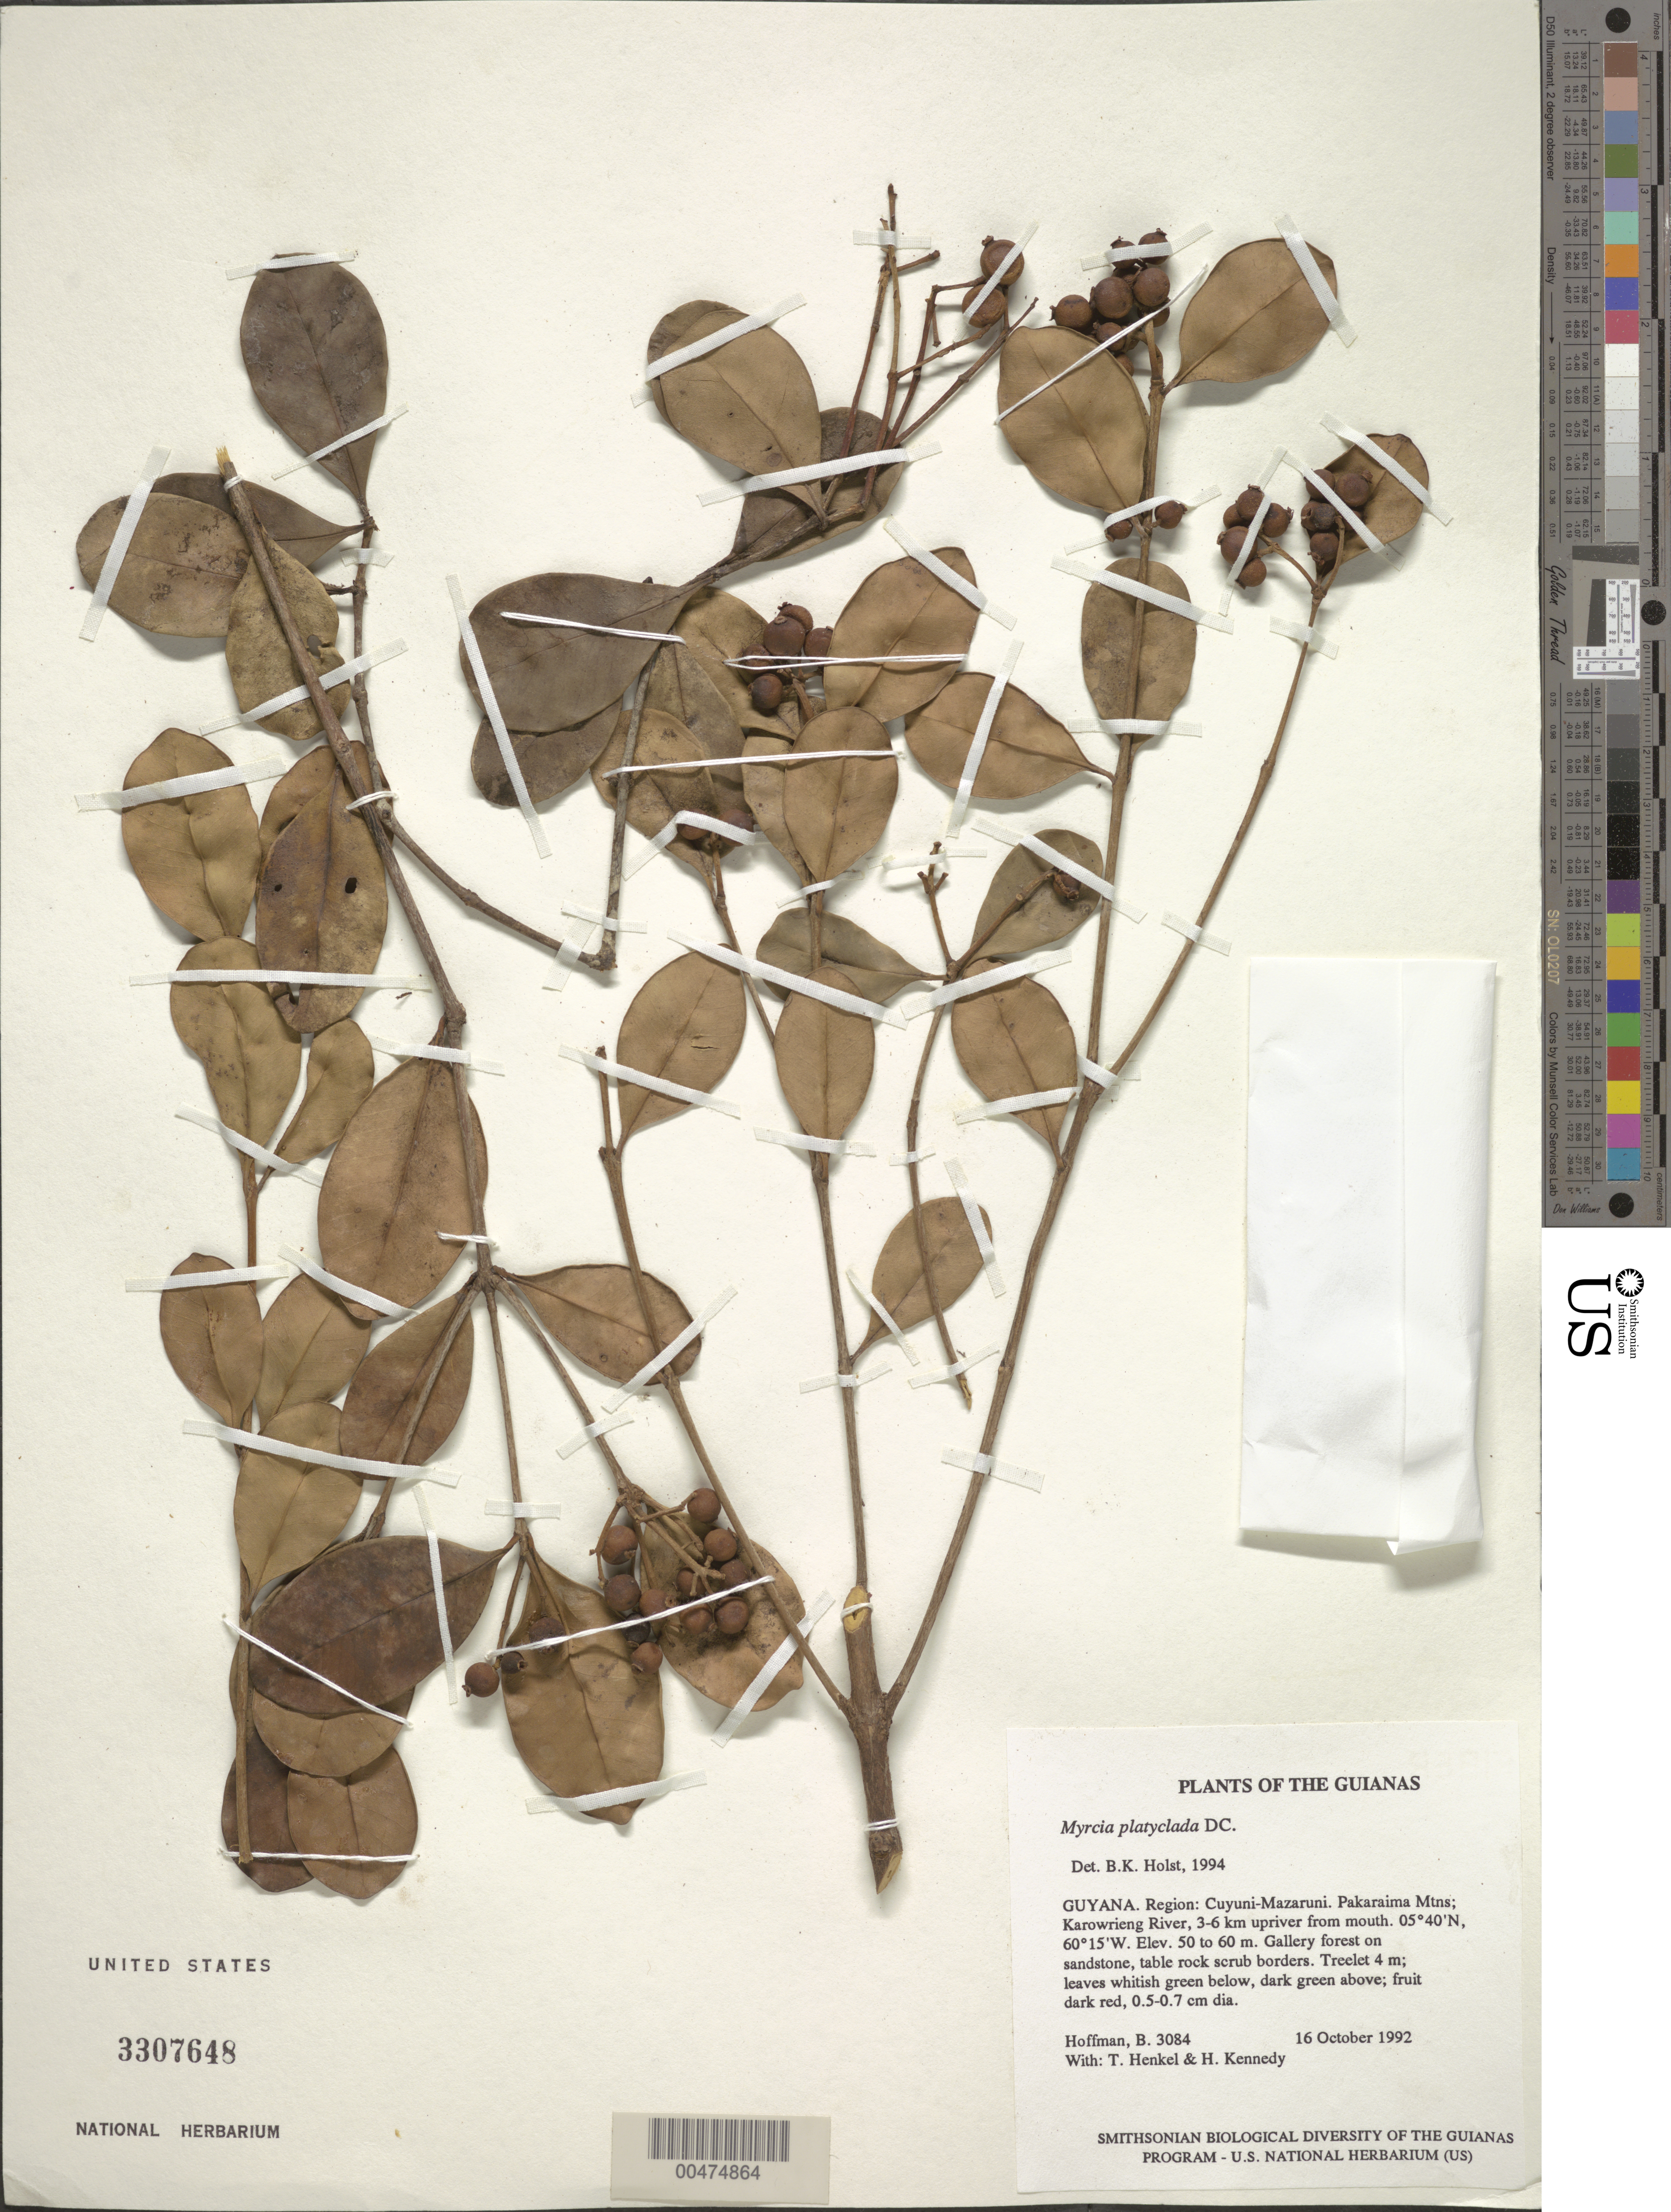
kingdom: Plantae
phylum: Tracheophyta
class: Magnoliopsida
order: Myrtales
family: Myrtaceae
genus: Myrcia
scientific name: Myrcia platyclada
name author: DC.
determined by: Holst, Bruce K.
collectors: B. Hoffman, T. Henkel & H. Kennedy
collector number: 3084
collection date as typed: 16 October 1992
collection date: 1992-10-16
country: Guyana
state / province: Cuyuni-Mazaruni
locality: Pakaraima Mountains; Karowrieng River, 3-6 km upriver from mouth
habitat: Gallery forest on sandstone, table rock scrub borders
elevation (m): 50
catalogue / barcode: US 3307648